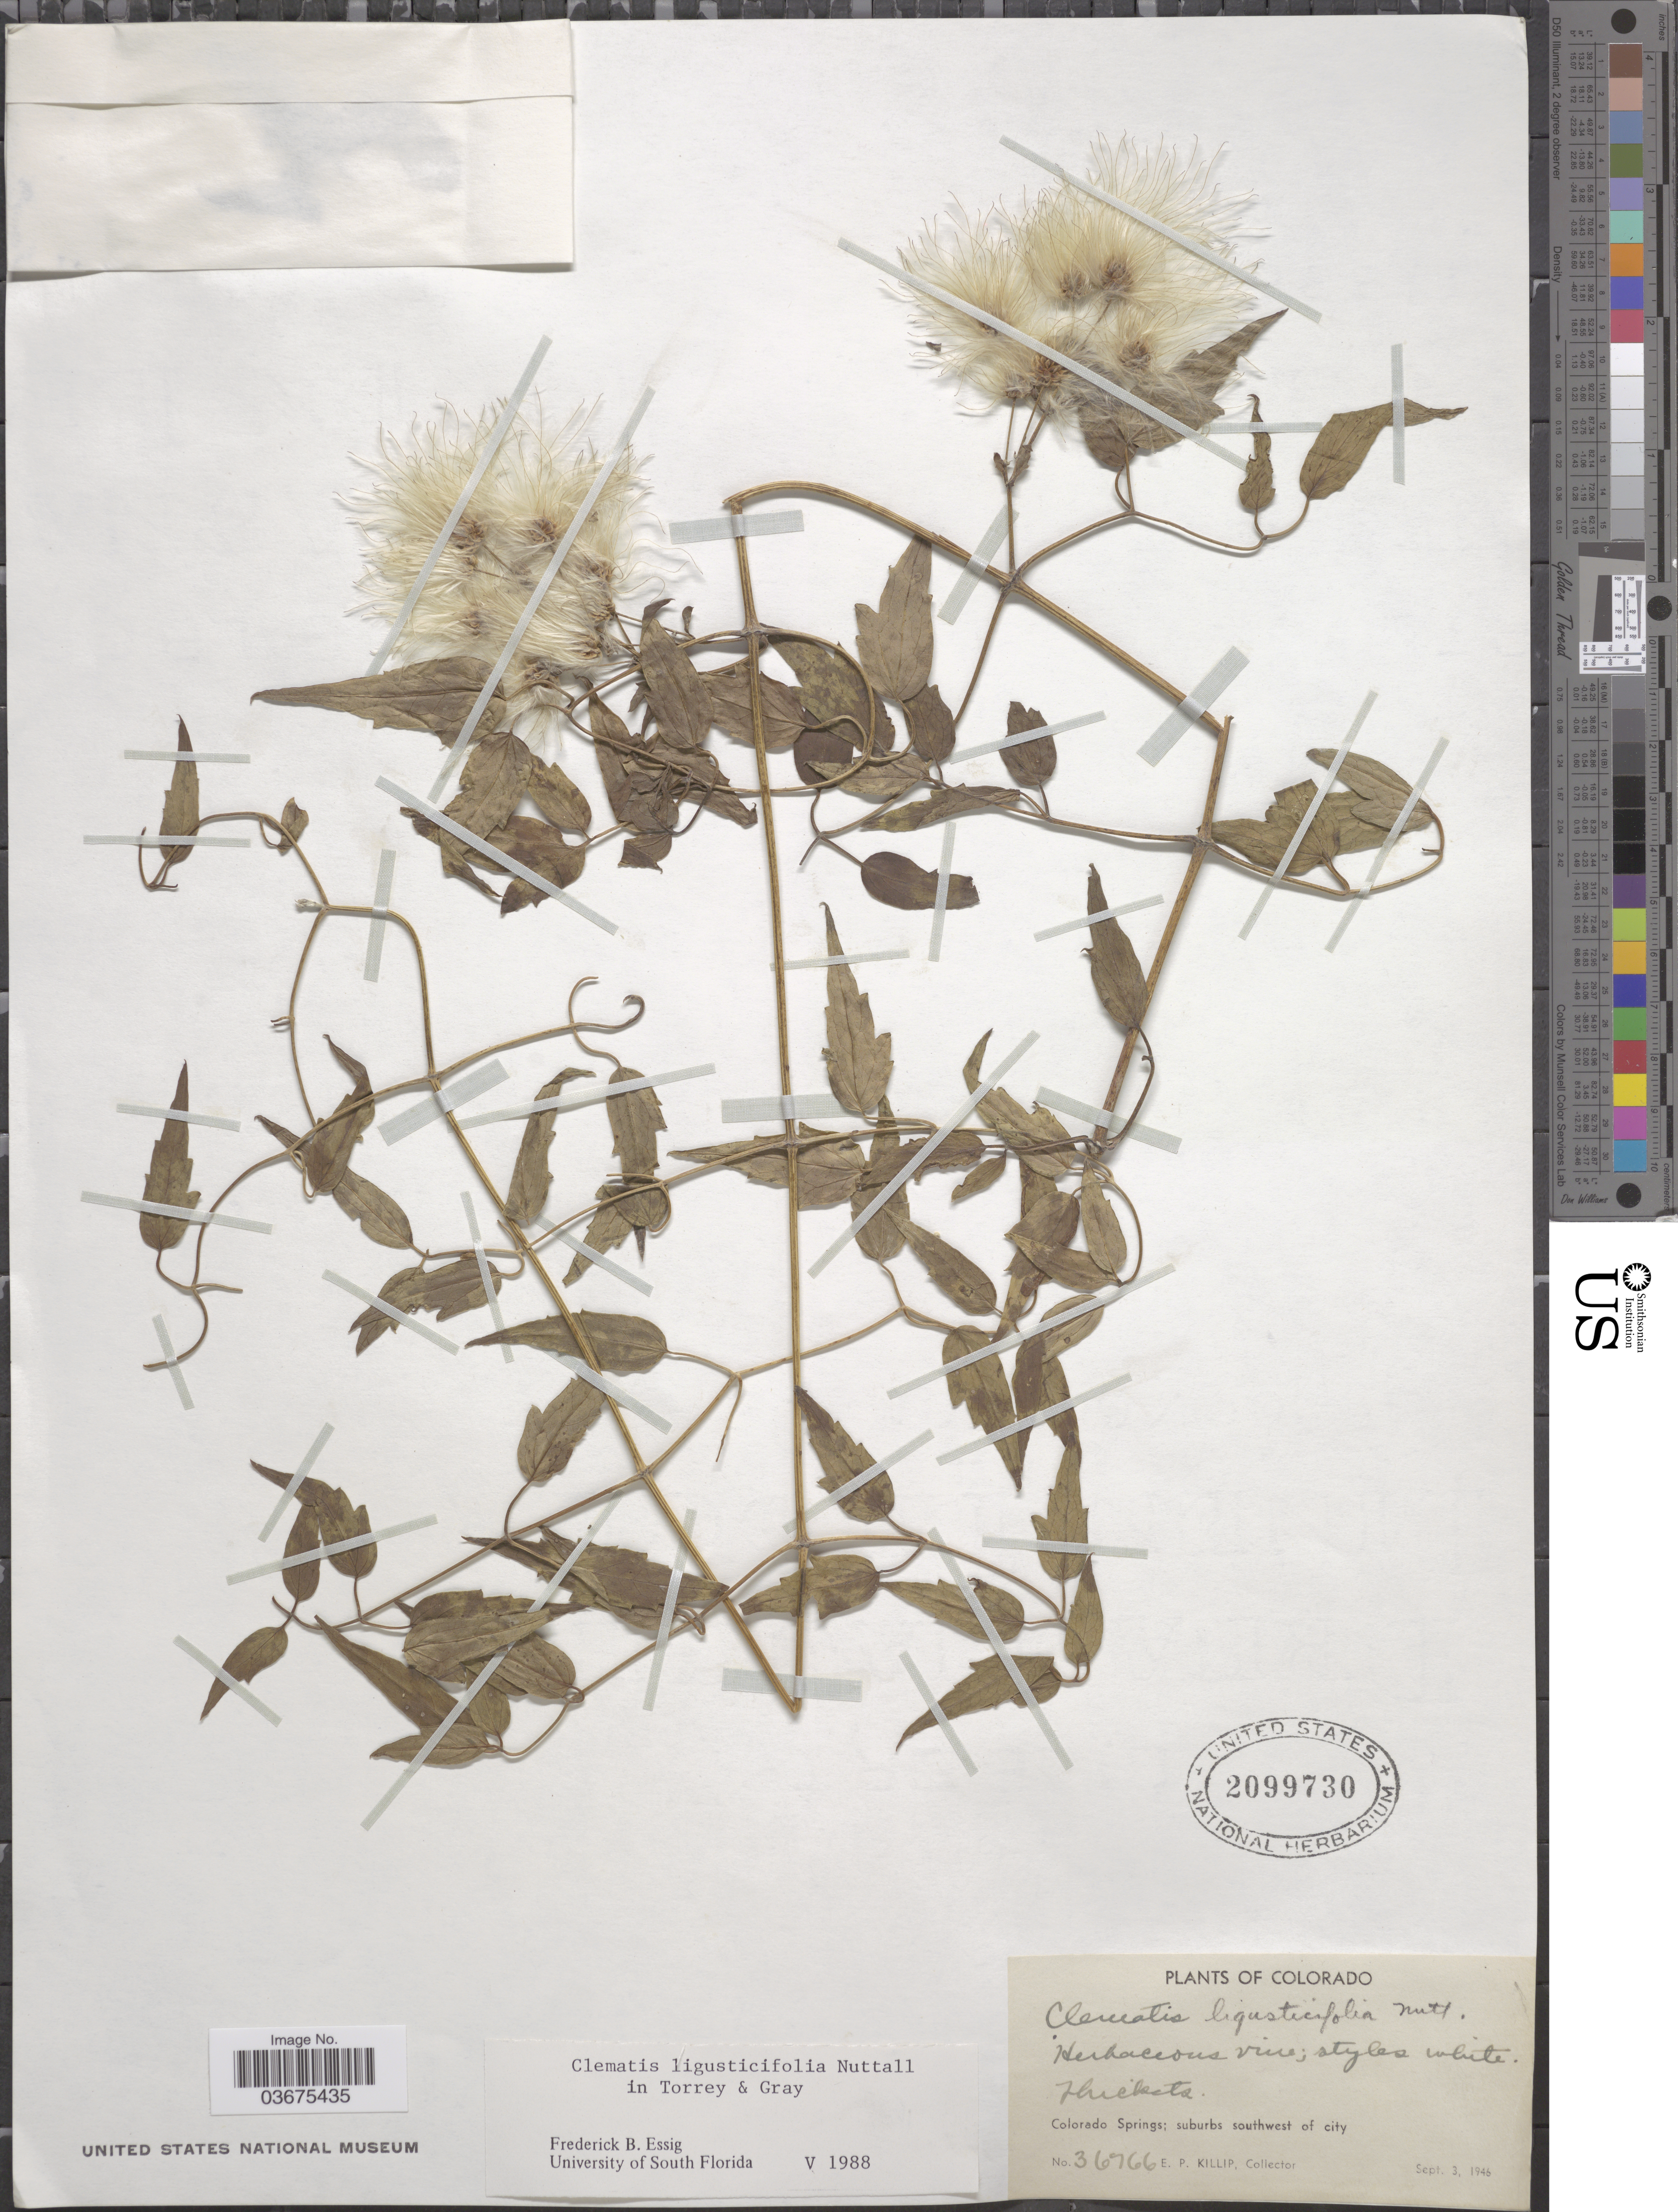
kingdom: Plantae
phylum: Tracheophyta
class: Magnoliopsida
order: Ranunculales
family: Ranunculaceae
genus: Clematis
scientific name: Clematis ligusticifolia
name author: Nutt.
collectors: E. P. Killip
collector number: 36766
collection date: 1946-09-03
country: United States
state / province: Colorado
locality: Colorado Springs; suburbs southwest of city.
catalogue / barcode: US 2099730